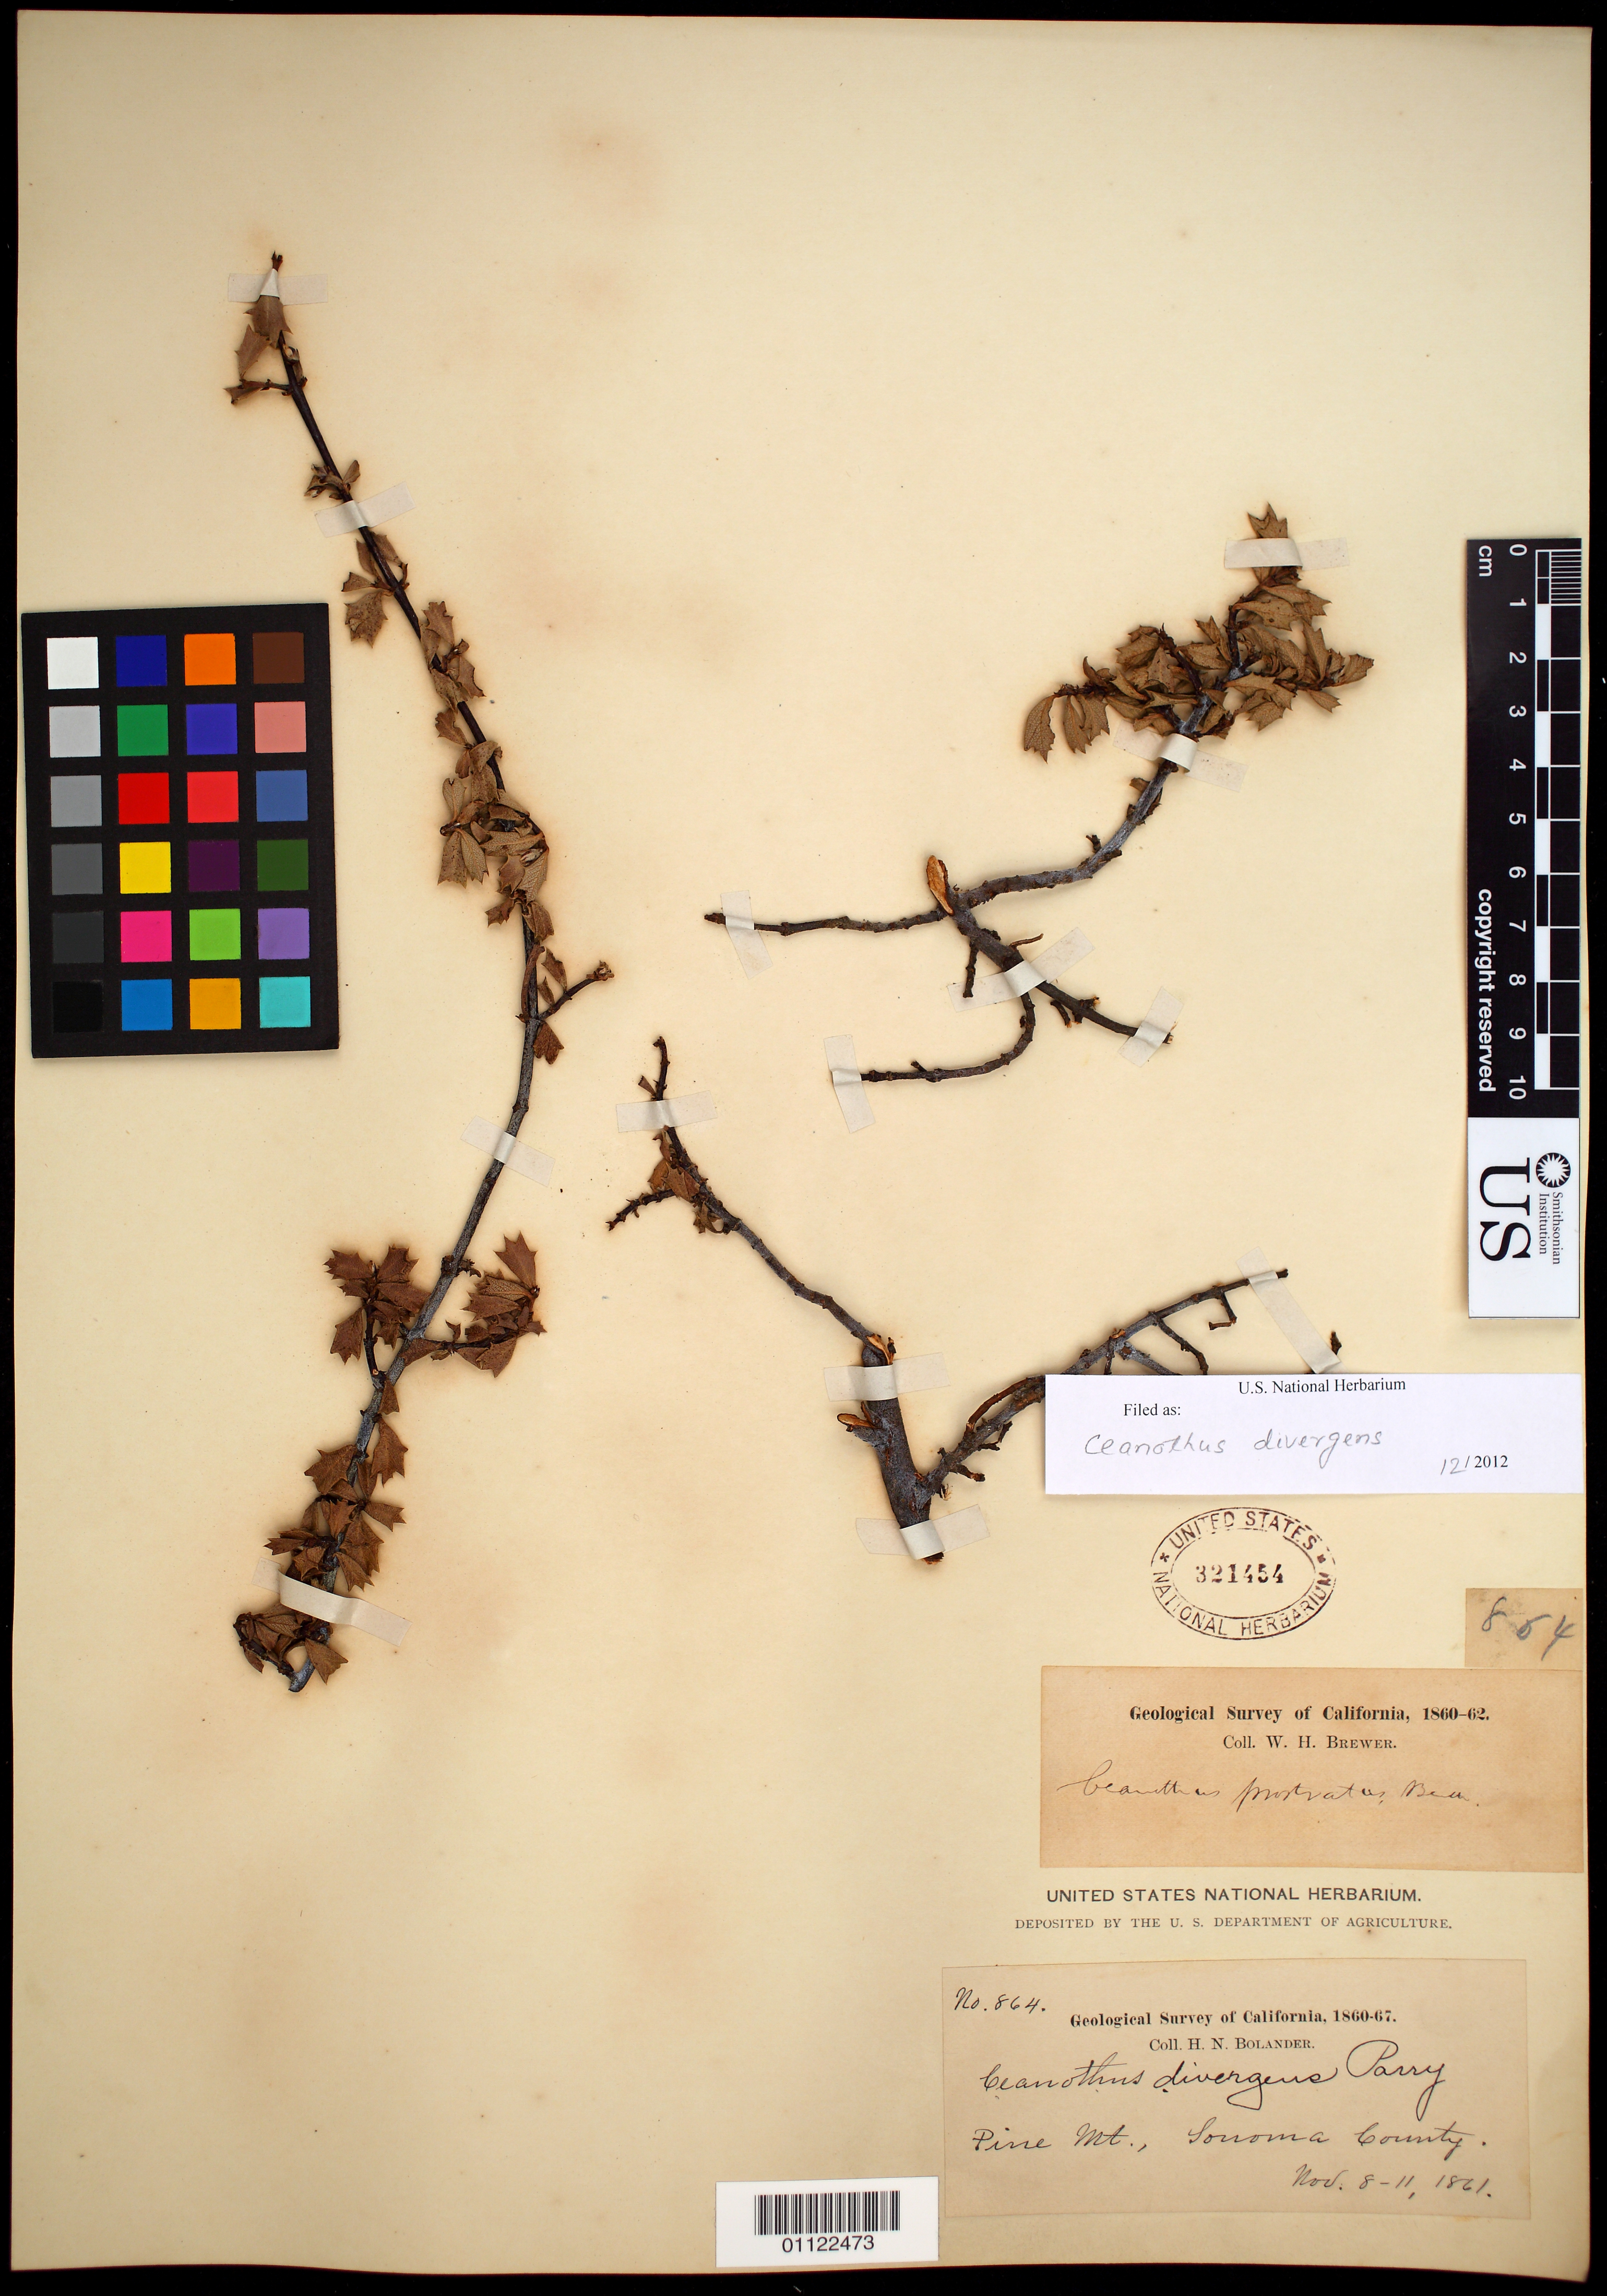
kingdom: Plantae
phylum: Tracheophyta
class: Magnoliopsida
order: Rosales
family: Rhamnaceae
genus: Ceanothus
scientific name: Ceanothus divergens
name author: Parry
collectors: H. Bolander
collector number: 864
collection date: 1861-11-08/1861-11-11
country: United States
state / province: California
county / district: Sonoma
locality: Pine Mt.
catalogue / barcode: US 321454